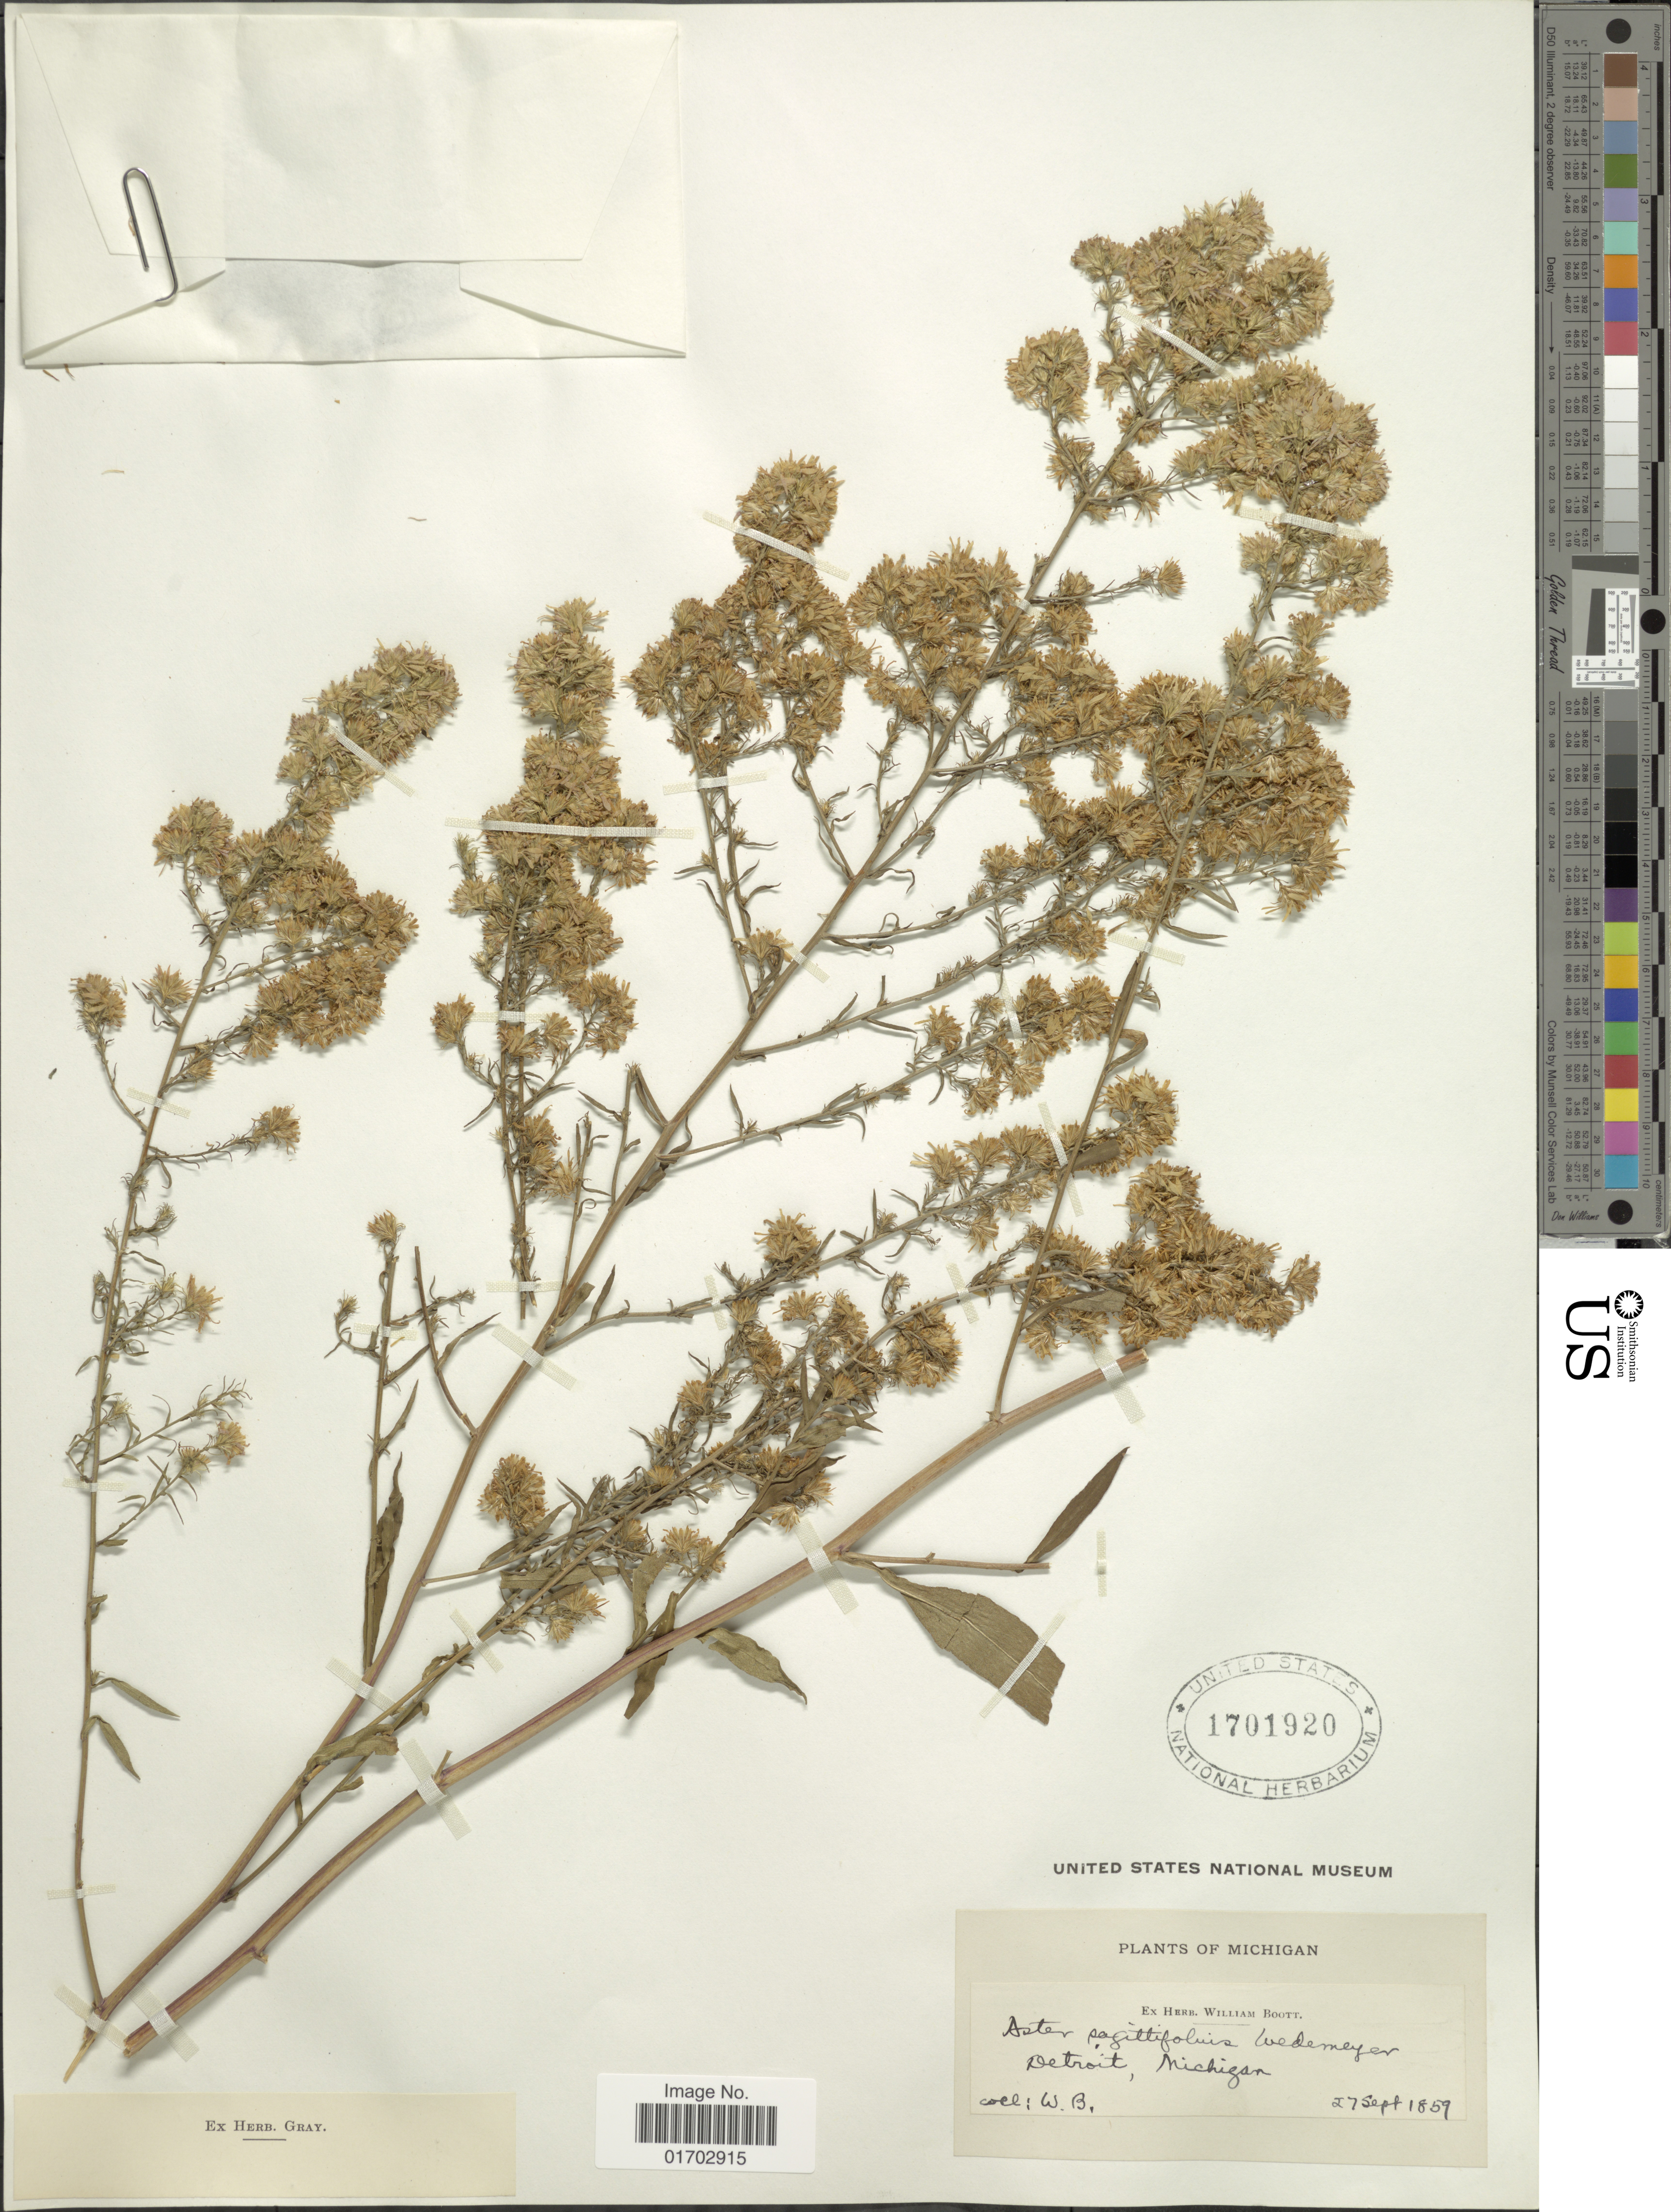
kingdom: Plantae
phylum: Tracheophyta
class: Magnoliopsida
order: Asterales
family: Asteraceae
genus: Symphyotrichum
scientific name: Symphyotrichum sagittifolium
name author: (Wedem. ex Willd.) G.L. Nesom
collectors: W. Boott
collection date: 1859-09-27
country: United States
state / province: Michigan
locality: Detroit.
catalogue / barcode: US 1701920